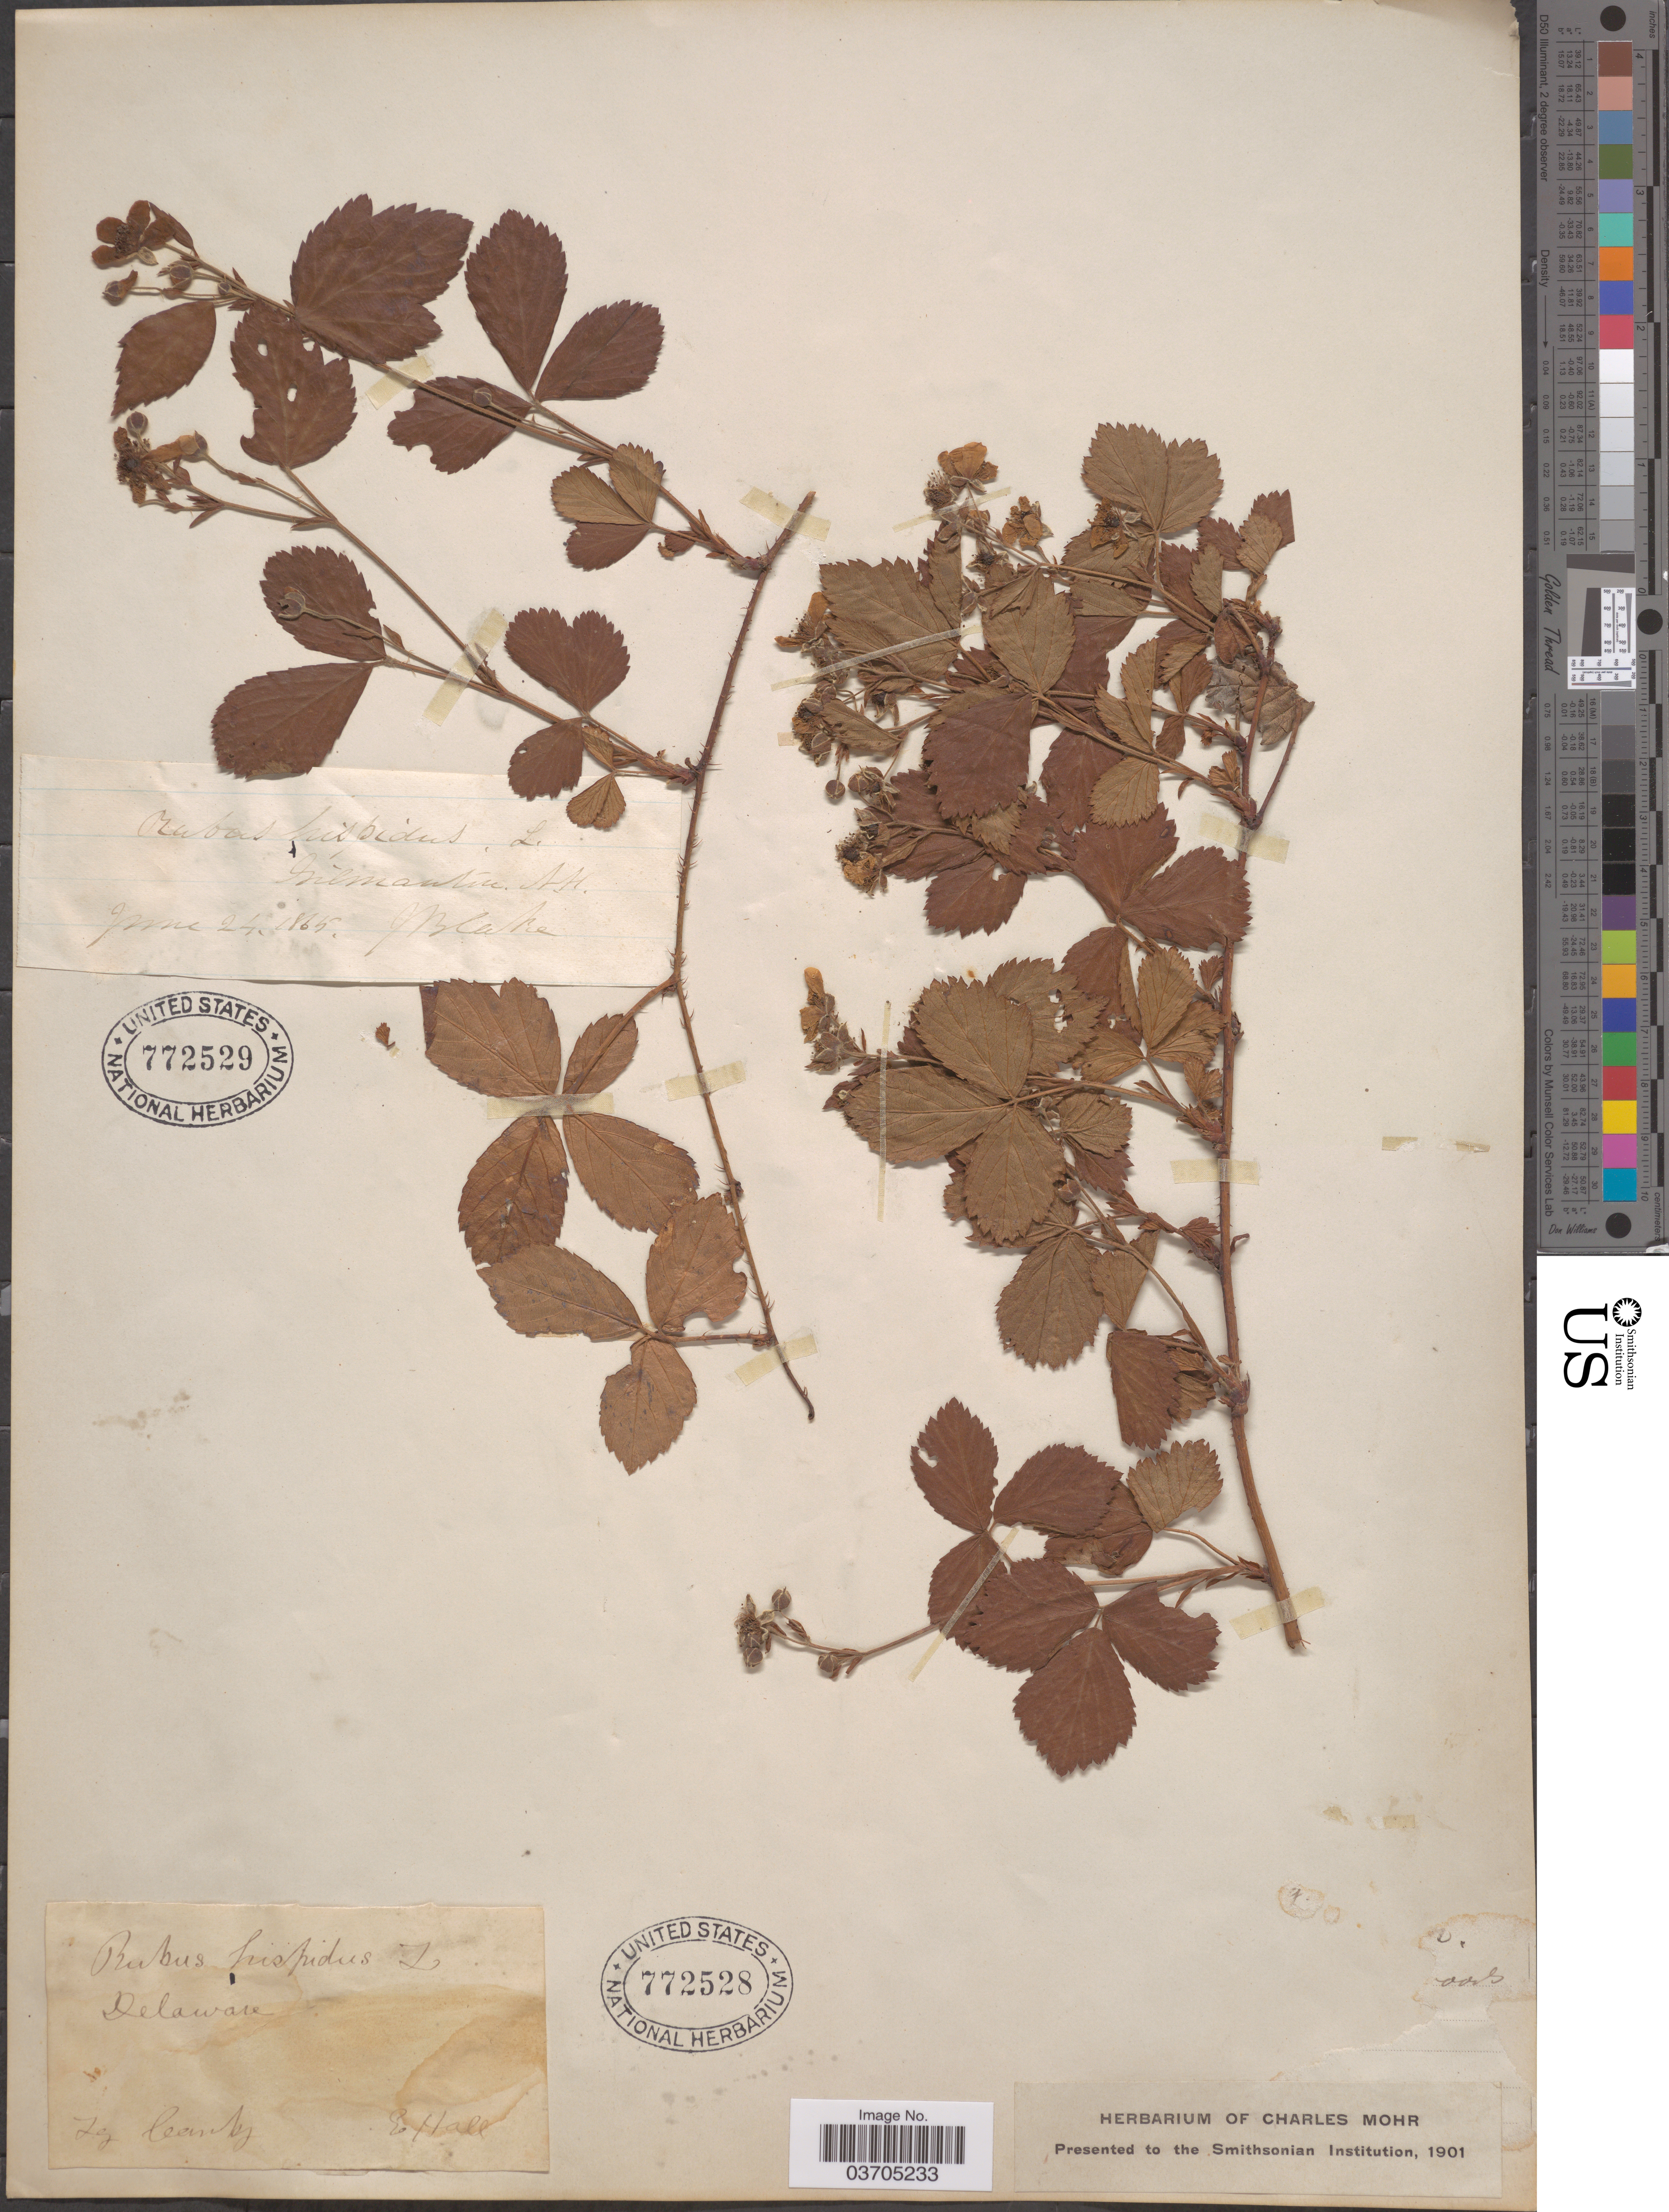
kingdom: Plantae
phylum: Tracheophyta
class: Magnoliopsida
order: Rosales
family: Rosaceae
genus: Rubus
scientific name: Rubus hispidus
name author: L.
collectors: Canby & E. Hall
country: United States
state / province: Delaware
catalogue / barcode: US 772528-2